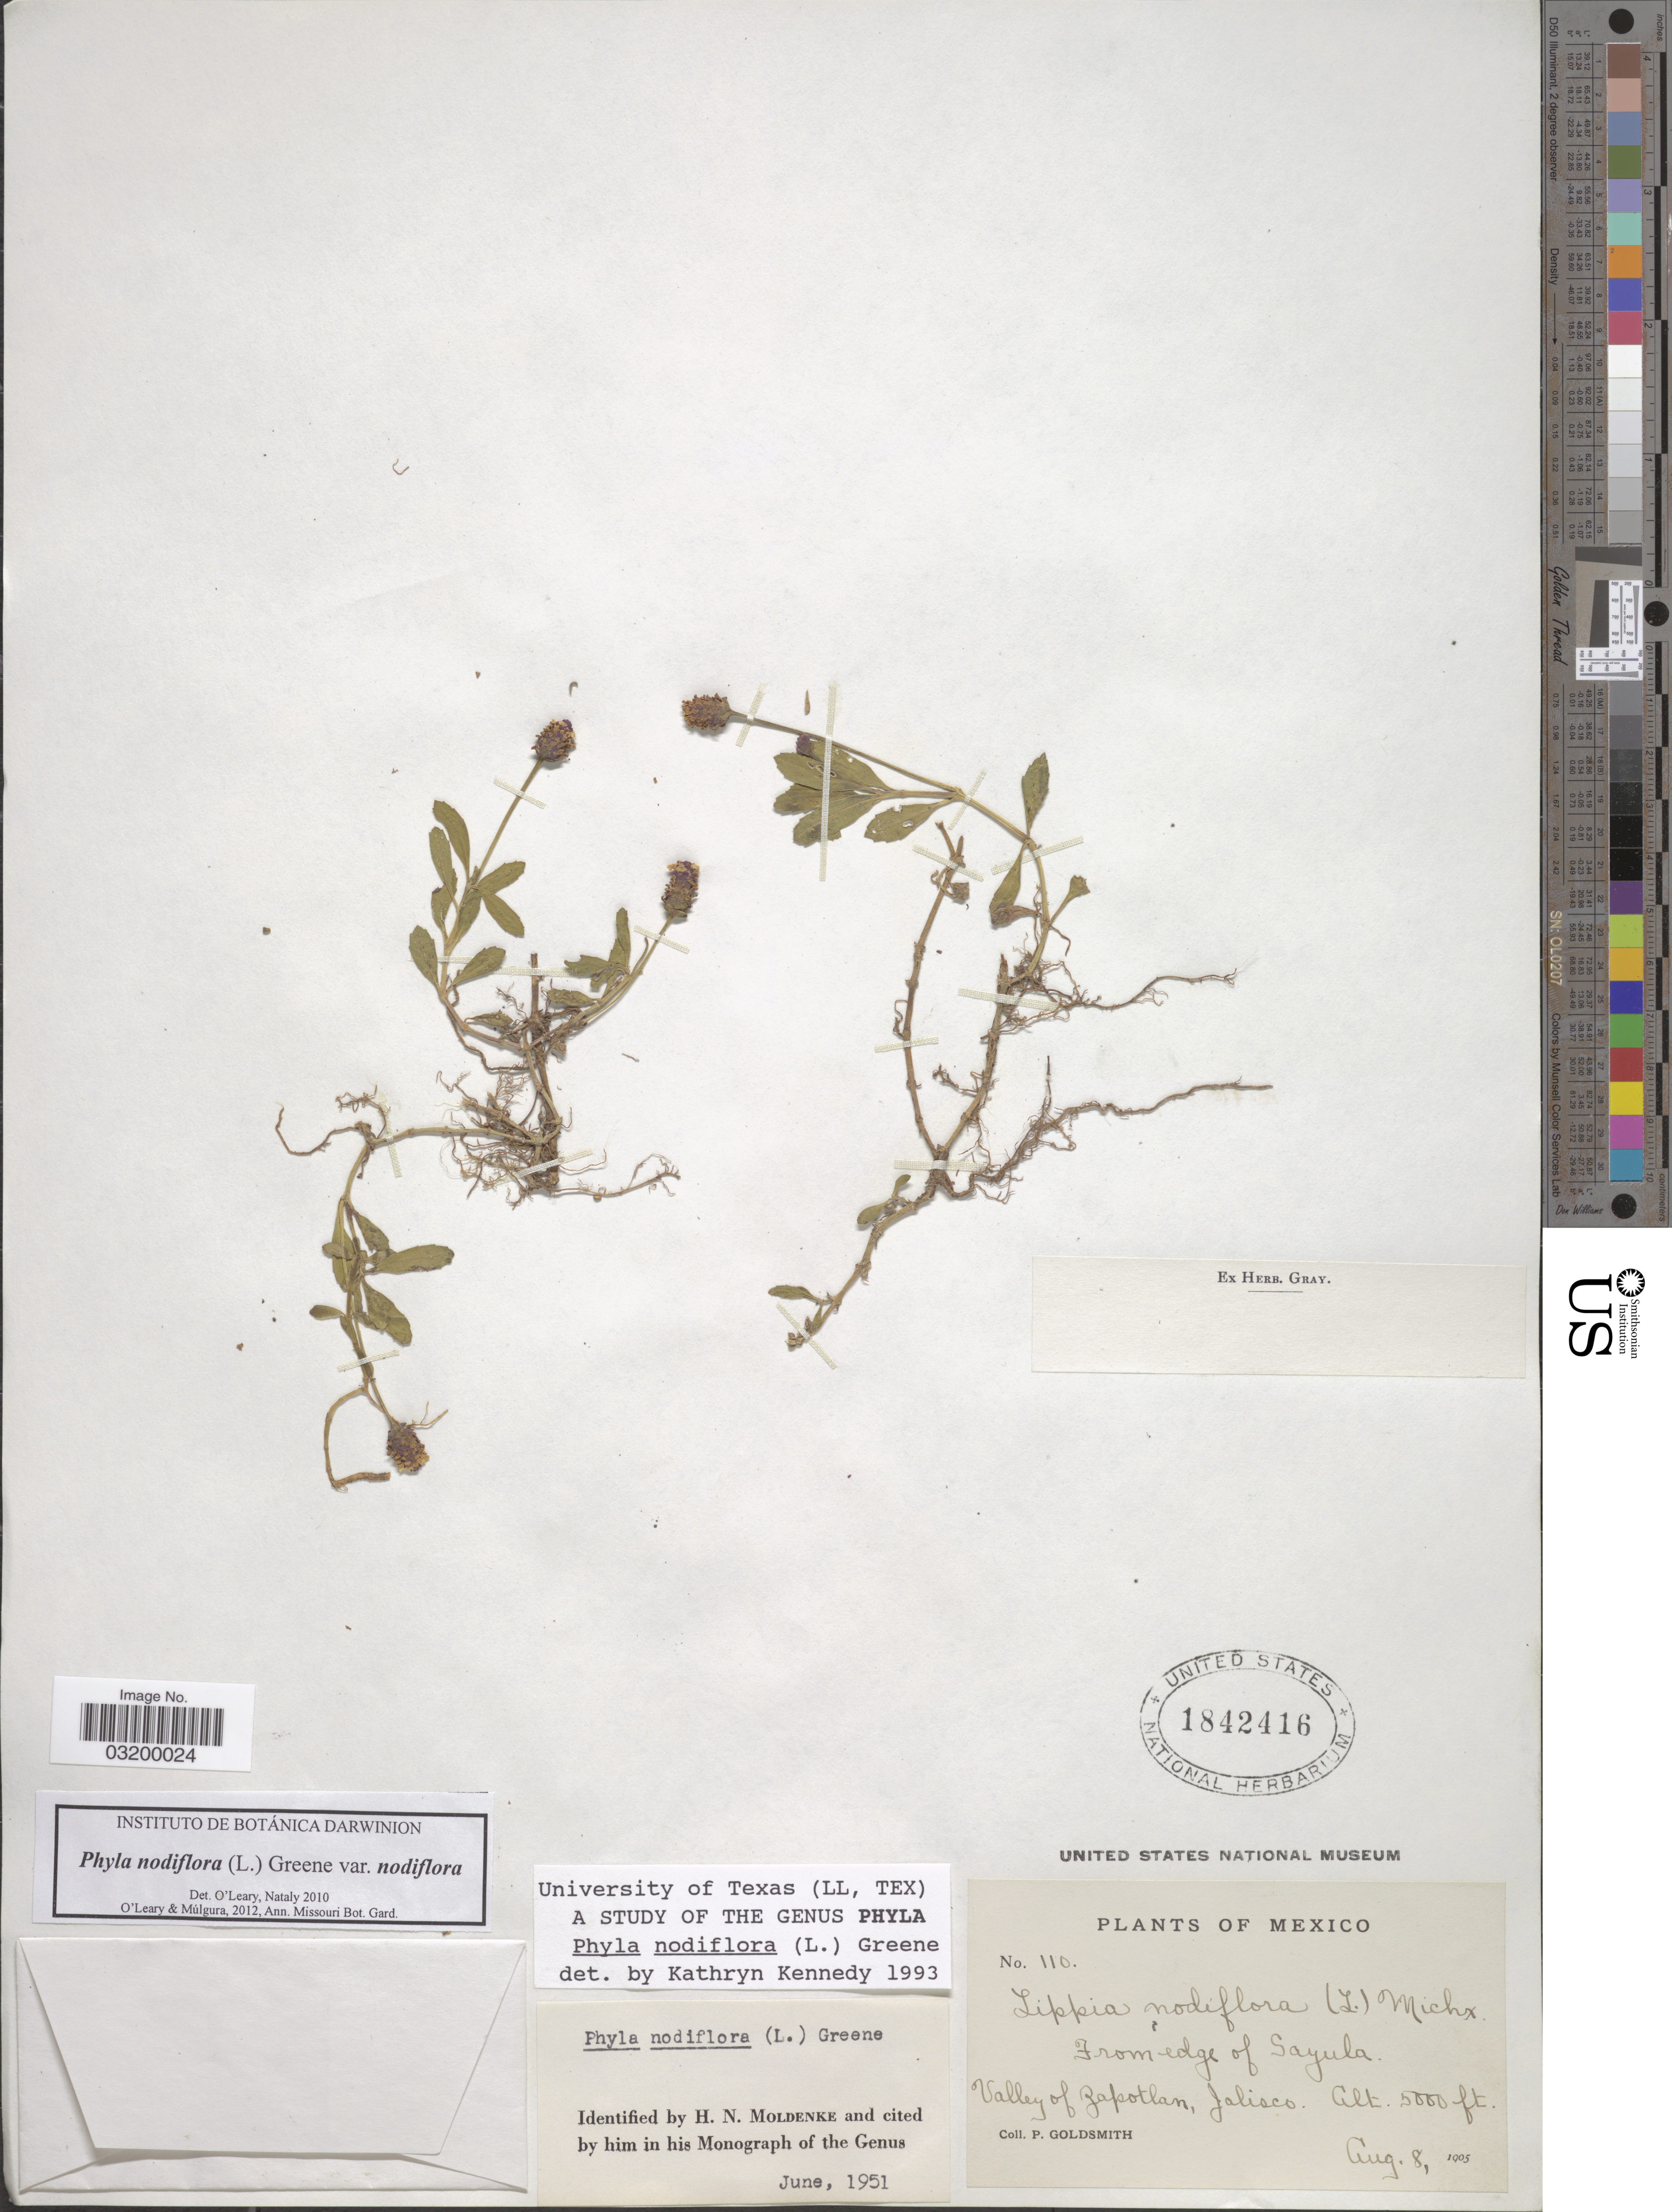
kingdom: Plantae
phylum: Tracheophyta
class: Magnoliopsida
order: Lamiales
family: Verbenaceae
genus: Phyla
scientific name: Phyla nodiflora var. nodiflora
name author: (L.) Greene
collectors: P. Goldsmith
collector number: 110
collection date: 1905-08-08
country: Mexico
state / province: Jalisco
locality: From edge of Sayula. Valley of Zapotlan.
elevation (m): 1524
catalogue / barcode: US 1842416